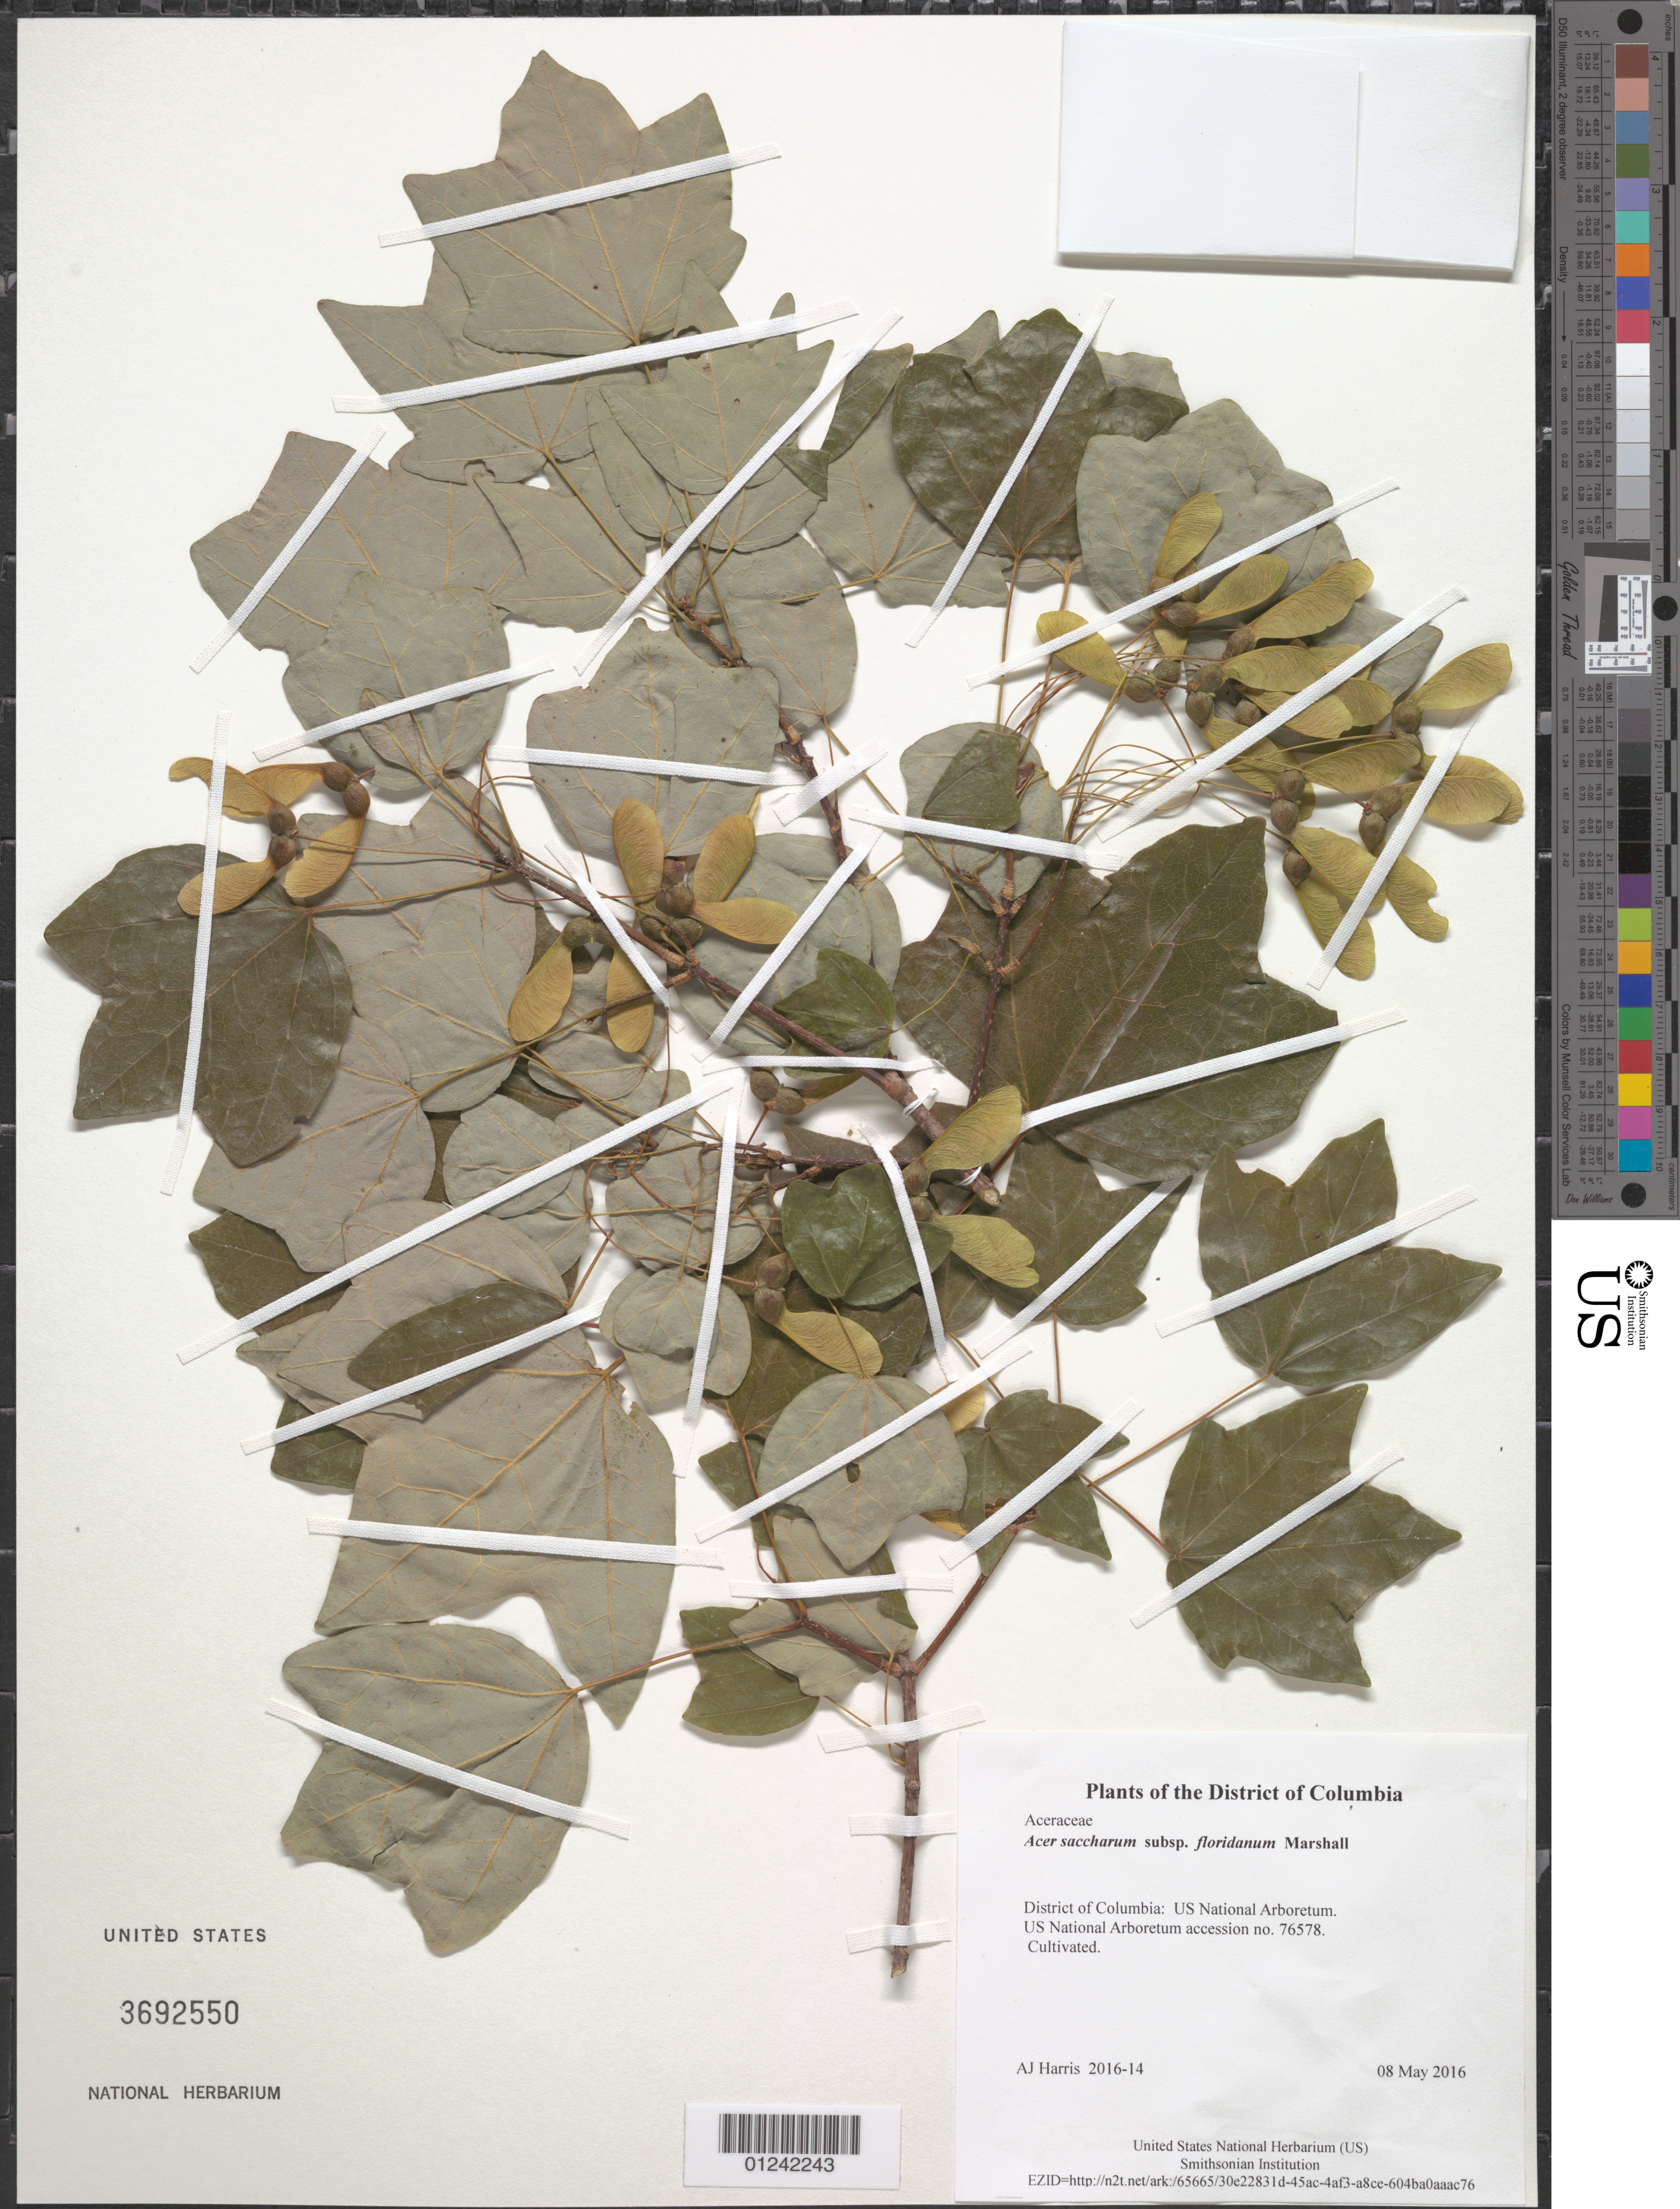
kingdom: Plantae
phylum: Tracheophyta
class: Magnoliopsida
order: Sapindales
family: Sapindaceae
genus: Acer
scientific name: Acer saccharum subsp. floridanum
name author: (Chapm.) Desmarais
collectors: A. J. Harris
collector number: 2016-14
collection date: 2016-05-08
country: United States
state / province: District of Columbia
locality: US National Arboretum.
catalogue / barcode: US 3692550